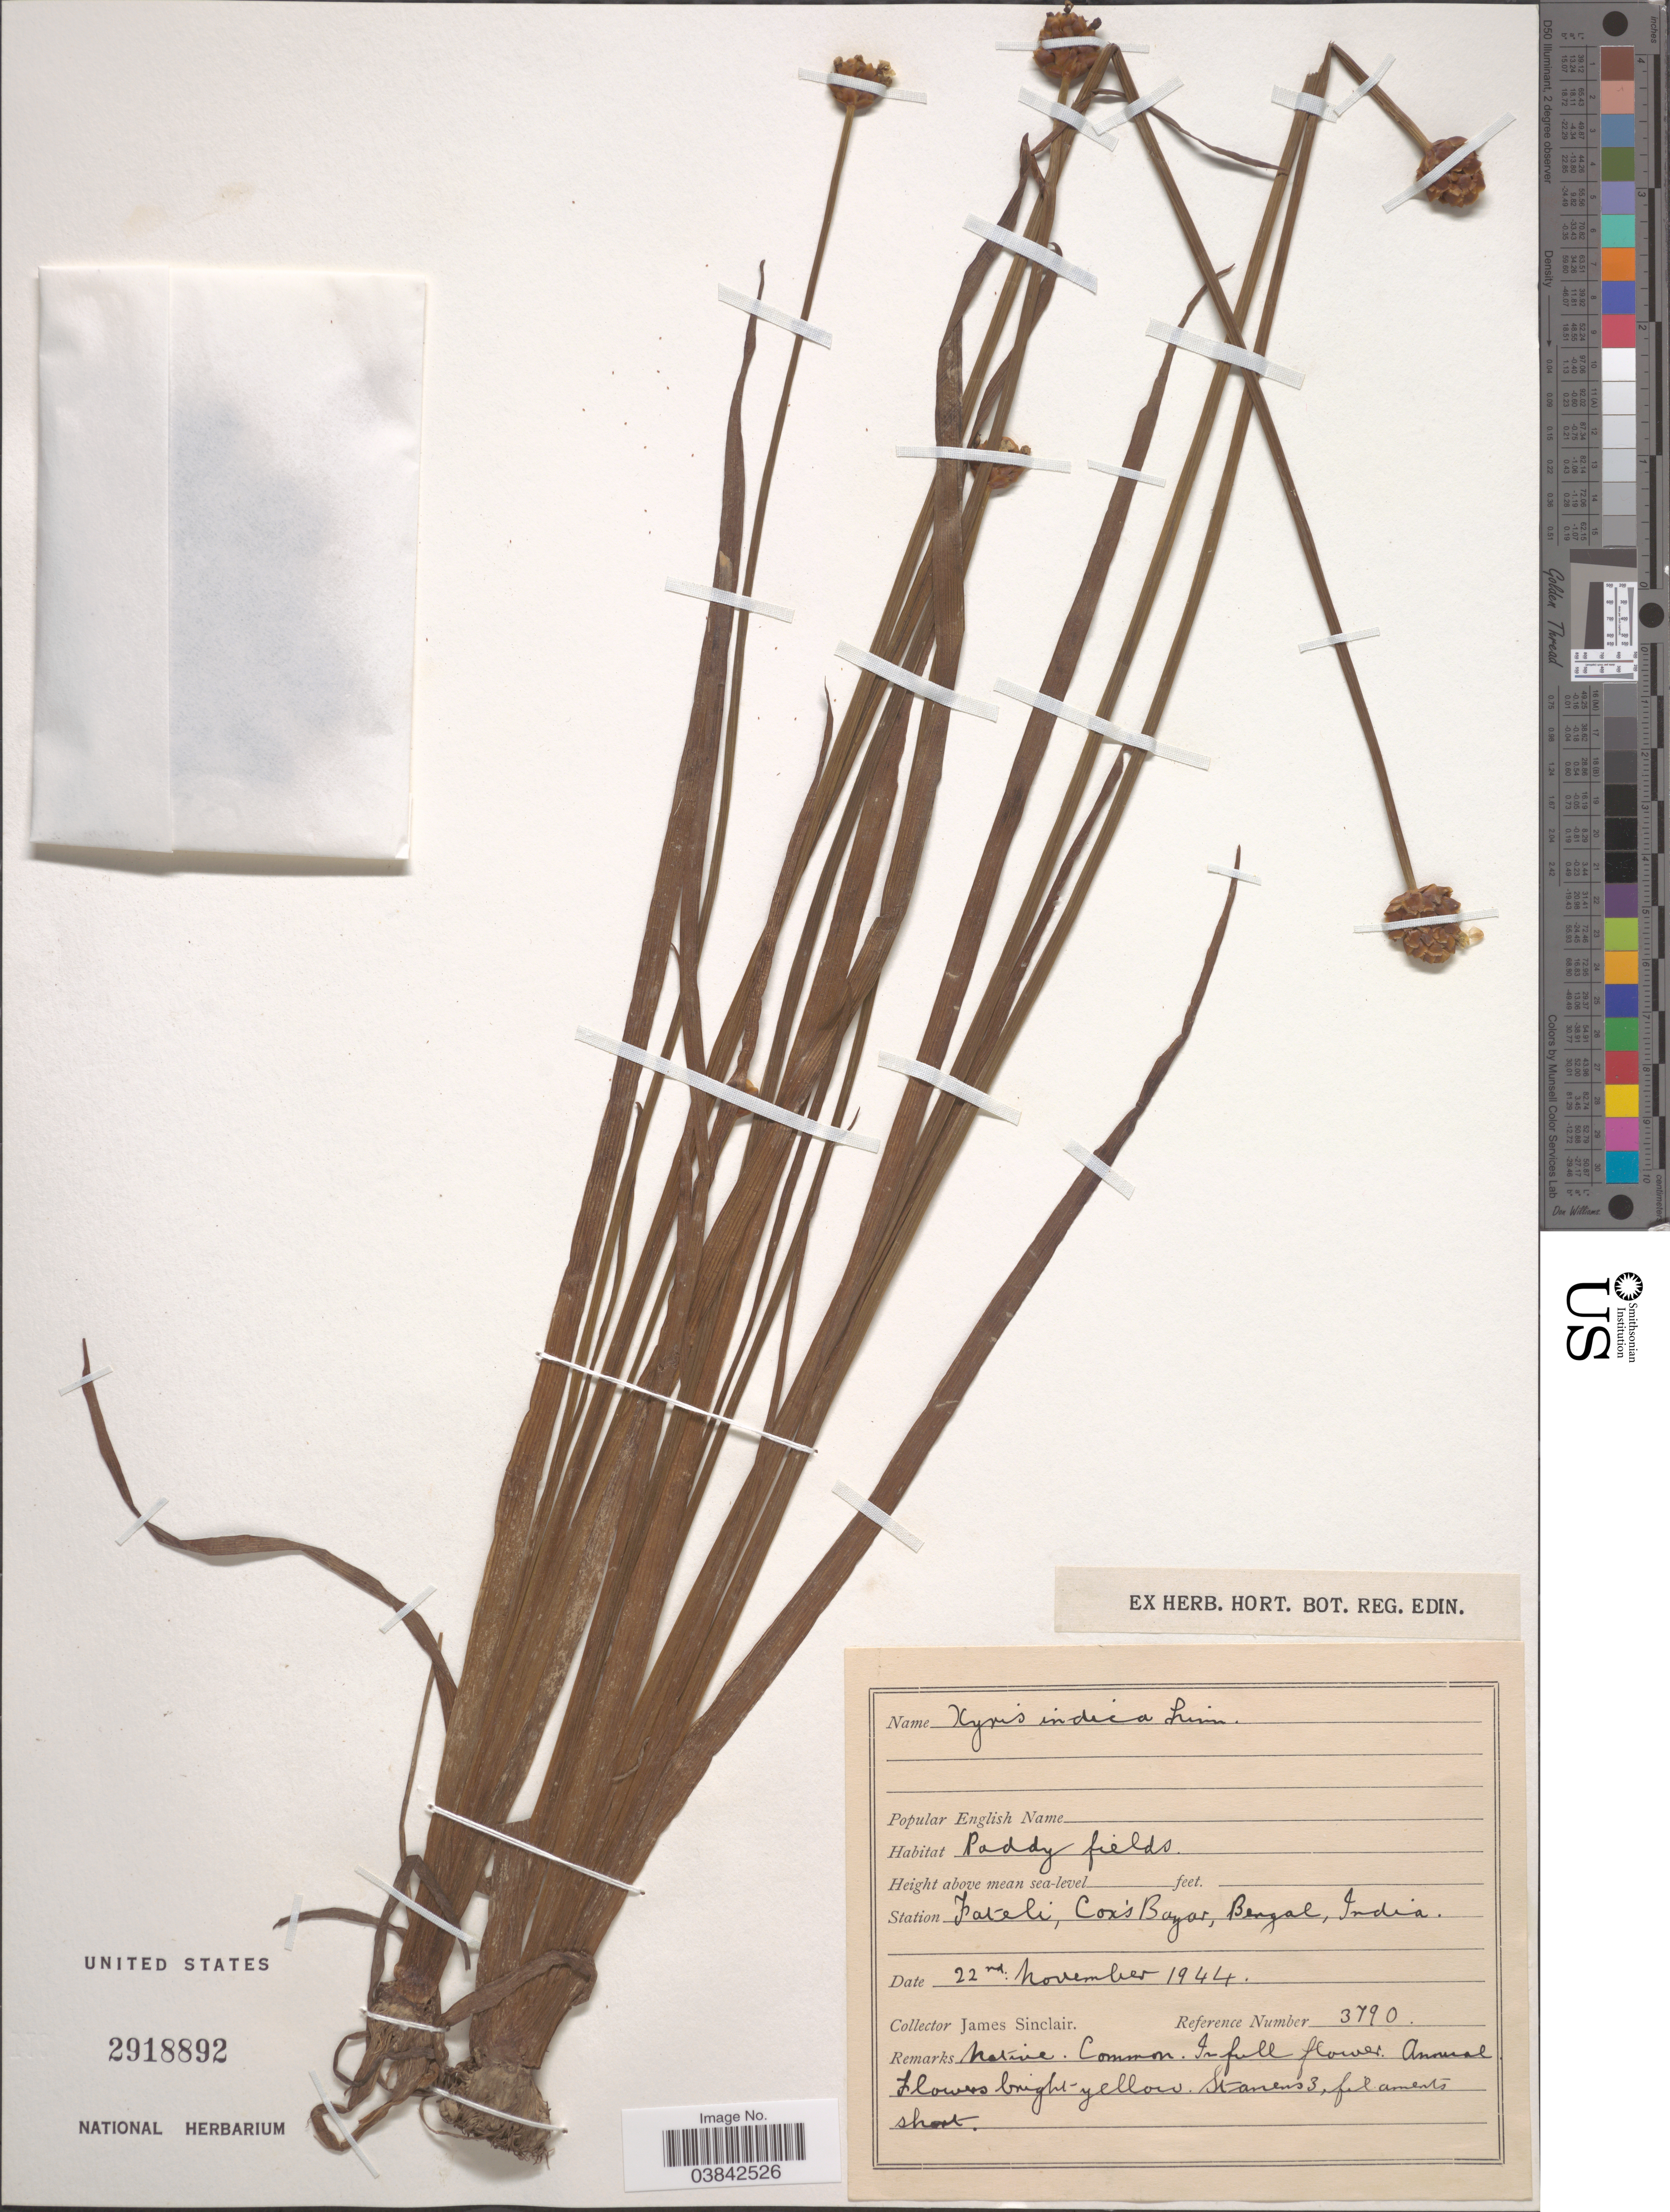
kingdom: Plantae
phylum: Tracheophyta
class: Liliopsida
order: Poales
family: Xyridaceae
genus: Xyris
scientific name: Xyris indica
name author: L.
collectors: J. Sinclair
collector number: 3790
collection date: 1944-11-22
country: Bangladesh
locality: Station Fateli, Cox's Bazar, Bengal.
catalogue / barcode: US 2918892